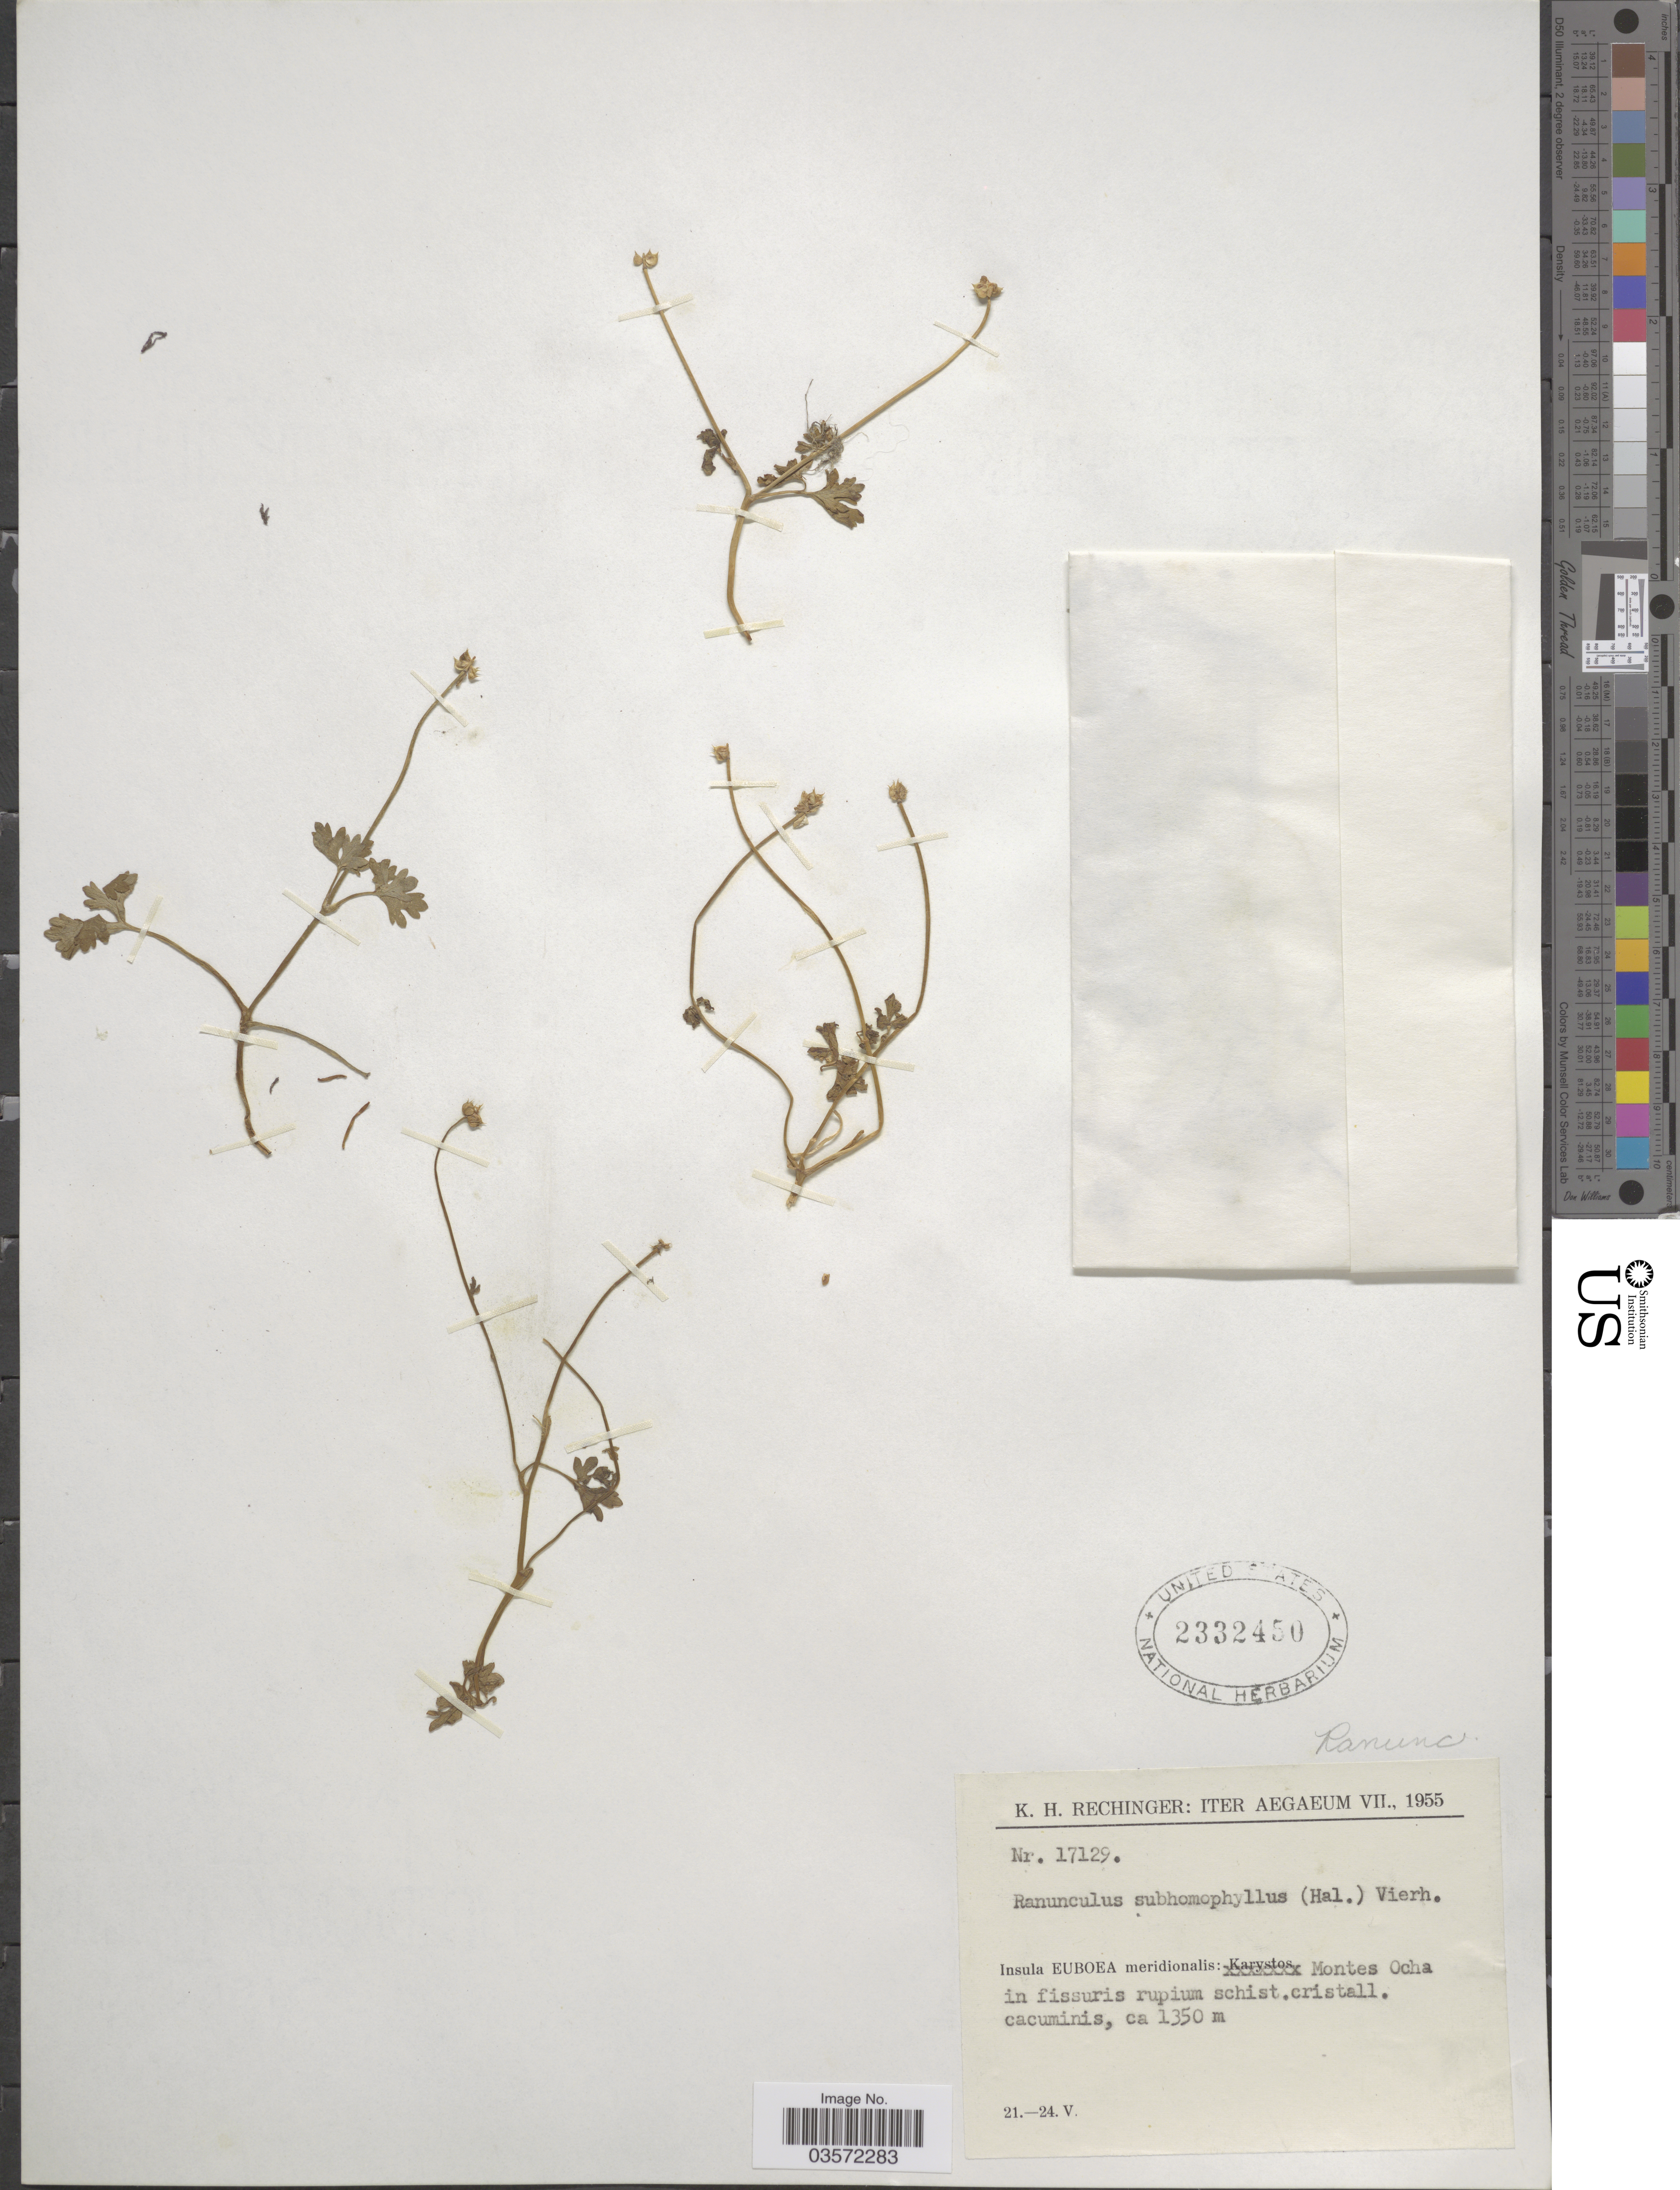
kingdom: Plantae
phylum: Tracheophyta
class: Magnoliopsida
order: Ranunculales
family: Ranunculaceae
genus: Ranunculus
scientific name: Ranunculus subhomophyllus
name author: (Halácsy) Vierh.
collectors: K. H. Rechinger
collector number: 17129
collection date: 1955-05-21/1955-05-24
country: Greece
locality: Aegaeum. Insula Euboea meridionalis: Montes Ocha.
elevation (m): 1350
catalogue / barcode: US 2332450